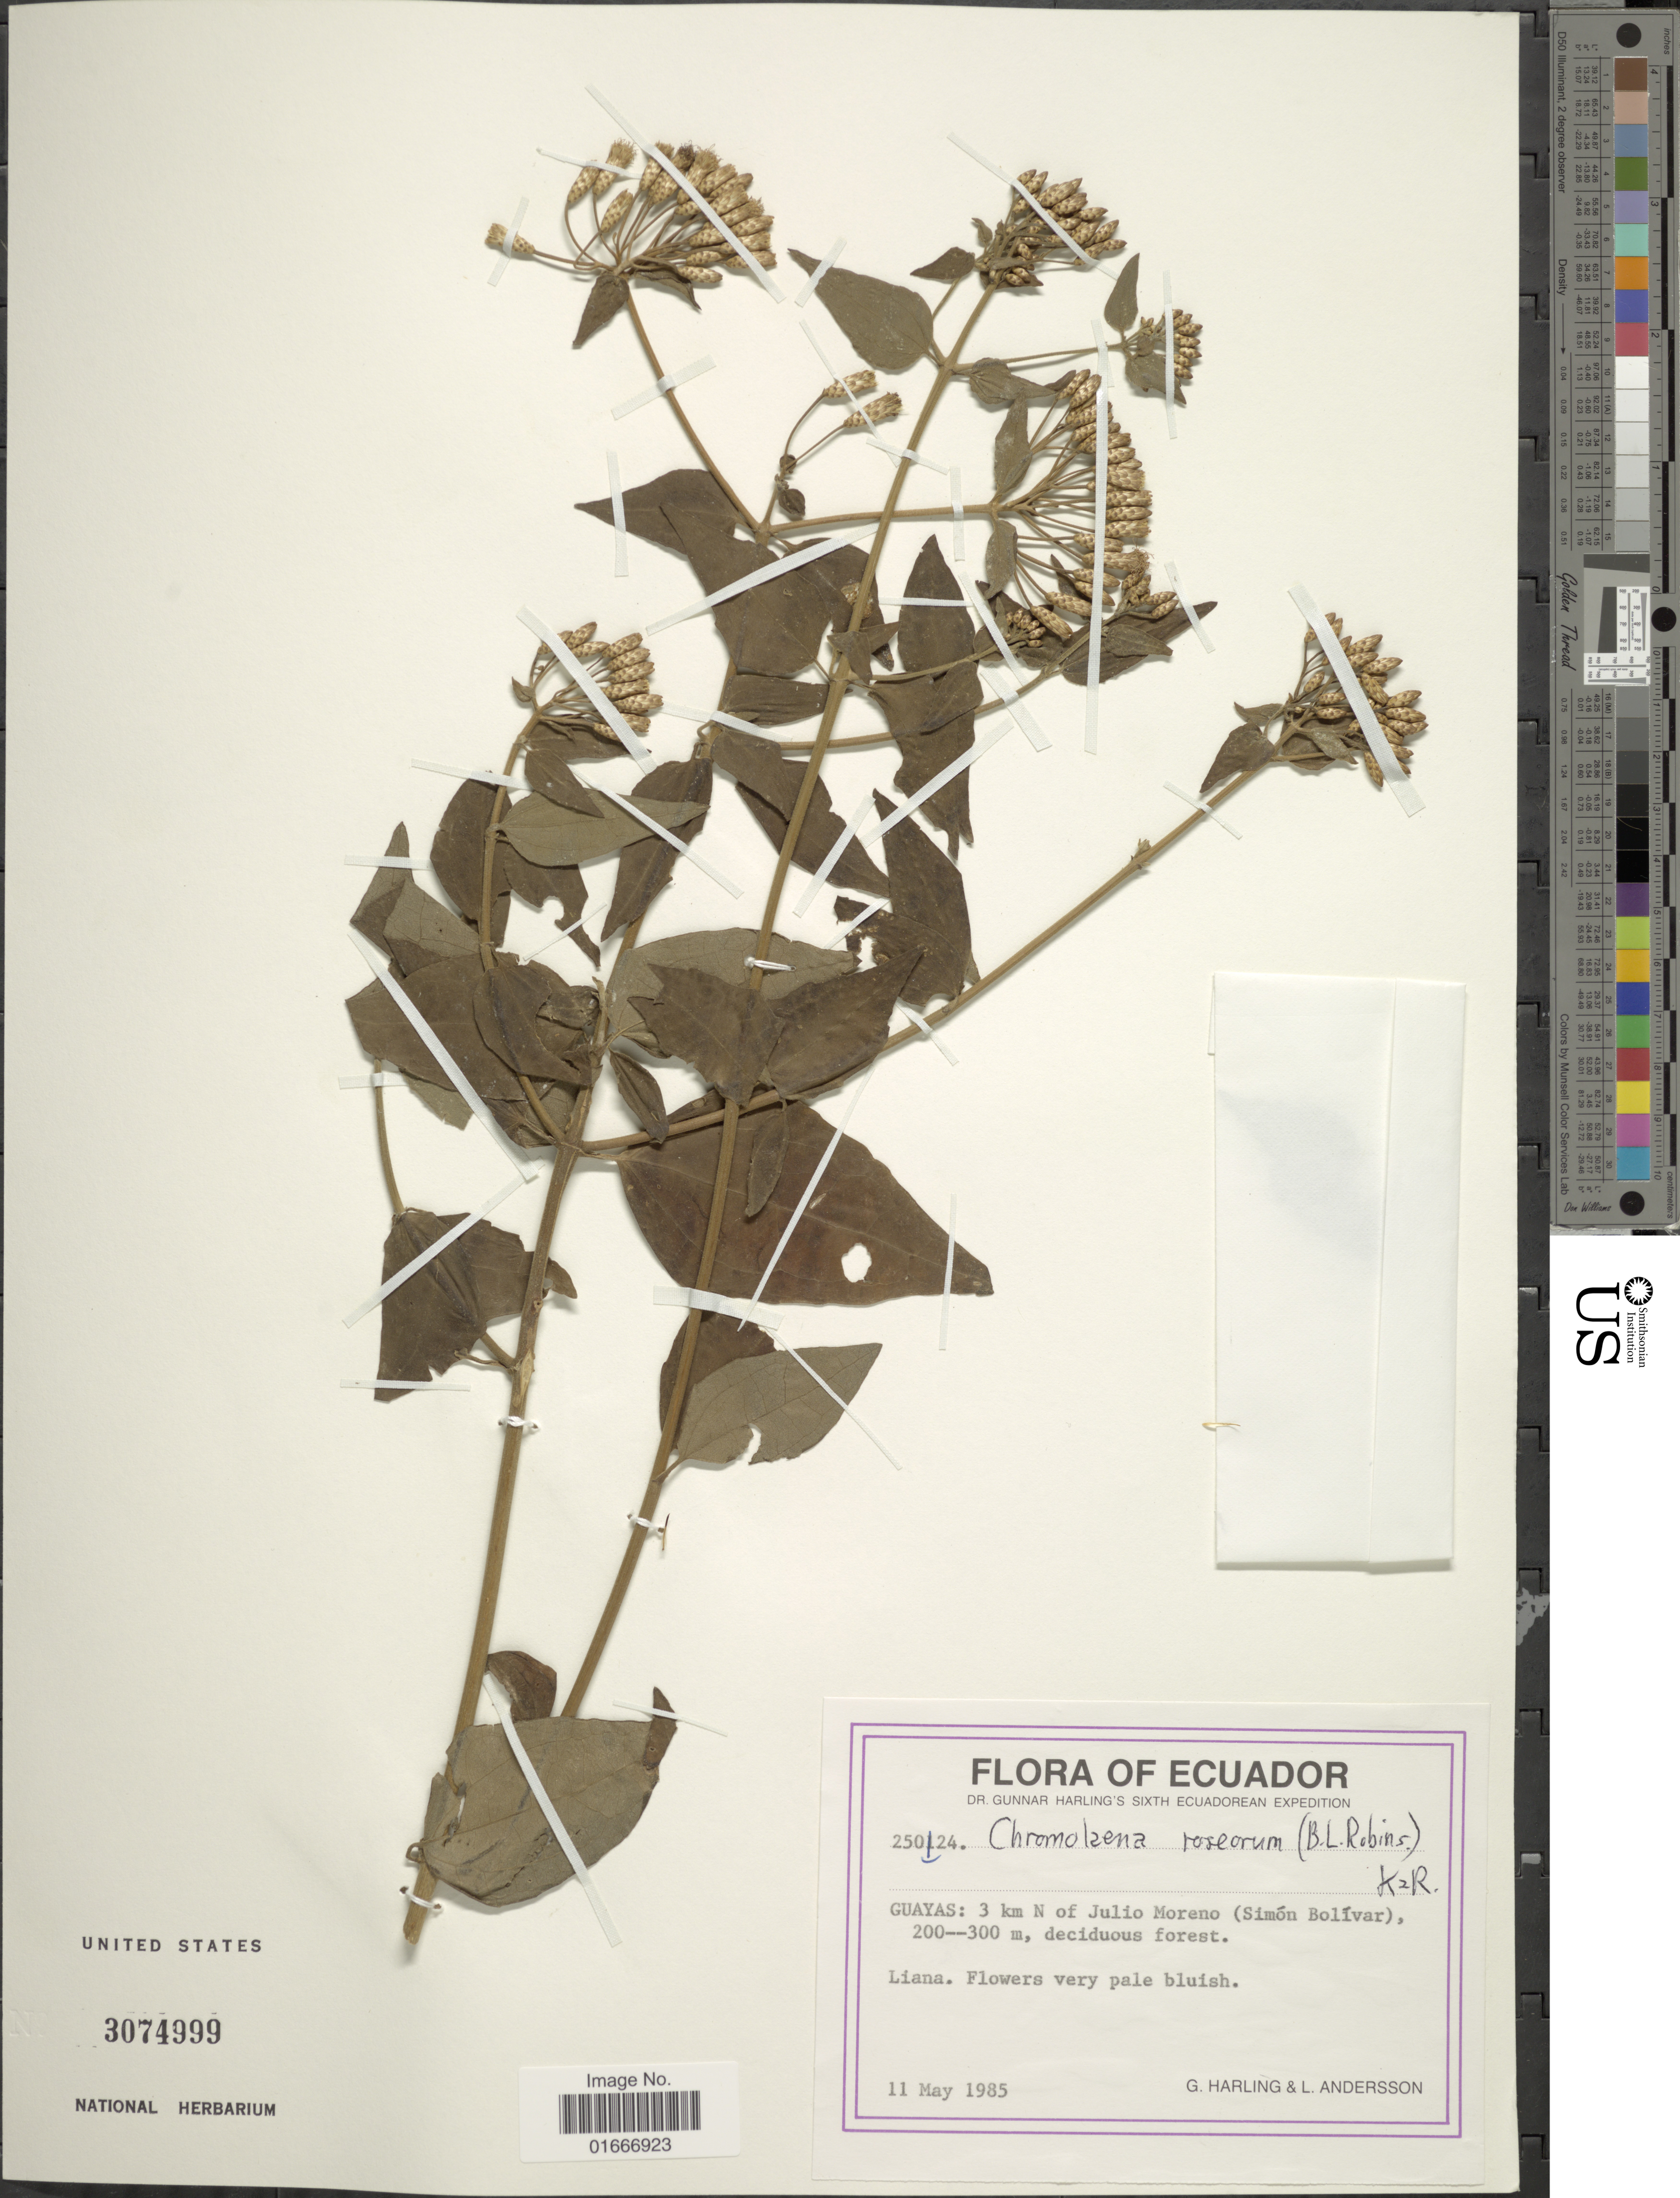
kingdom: Plantae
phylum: Tracheophyta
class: Magnoliopsida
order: Asterales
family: Asteraceae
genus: Chromolaena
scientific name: Chromolaena roseorum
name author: (B.L. Rob.) R.M. King & H. Rob.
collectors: G. Harling & L. Andersson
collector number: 250124?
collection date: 1985-05-11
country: Ecuador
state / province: Guayas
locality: Ecuador. Guayas: 3 km n of Julio Moreno (Simon Bolivar),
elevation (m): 200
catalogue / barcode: US 3074999